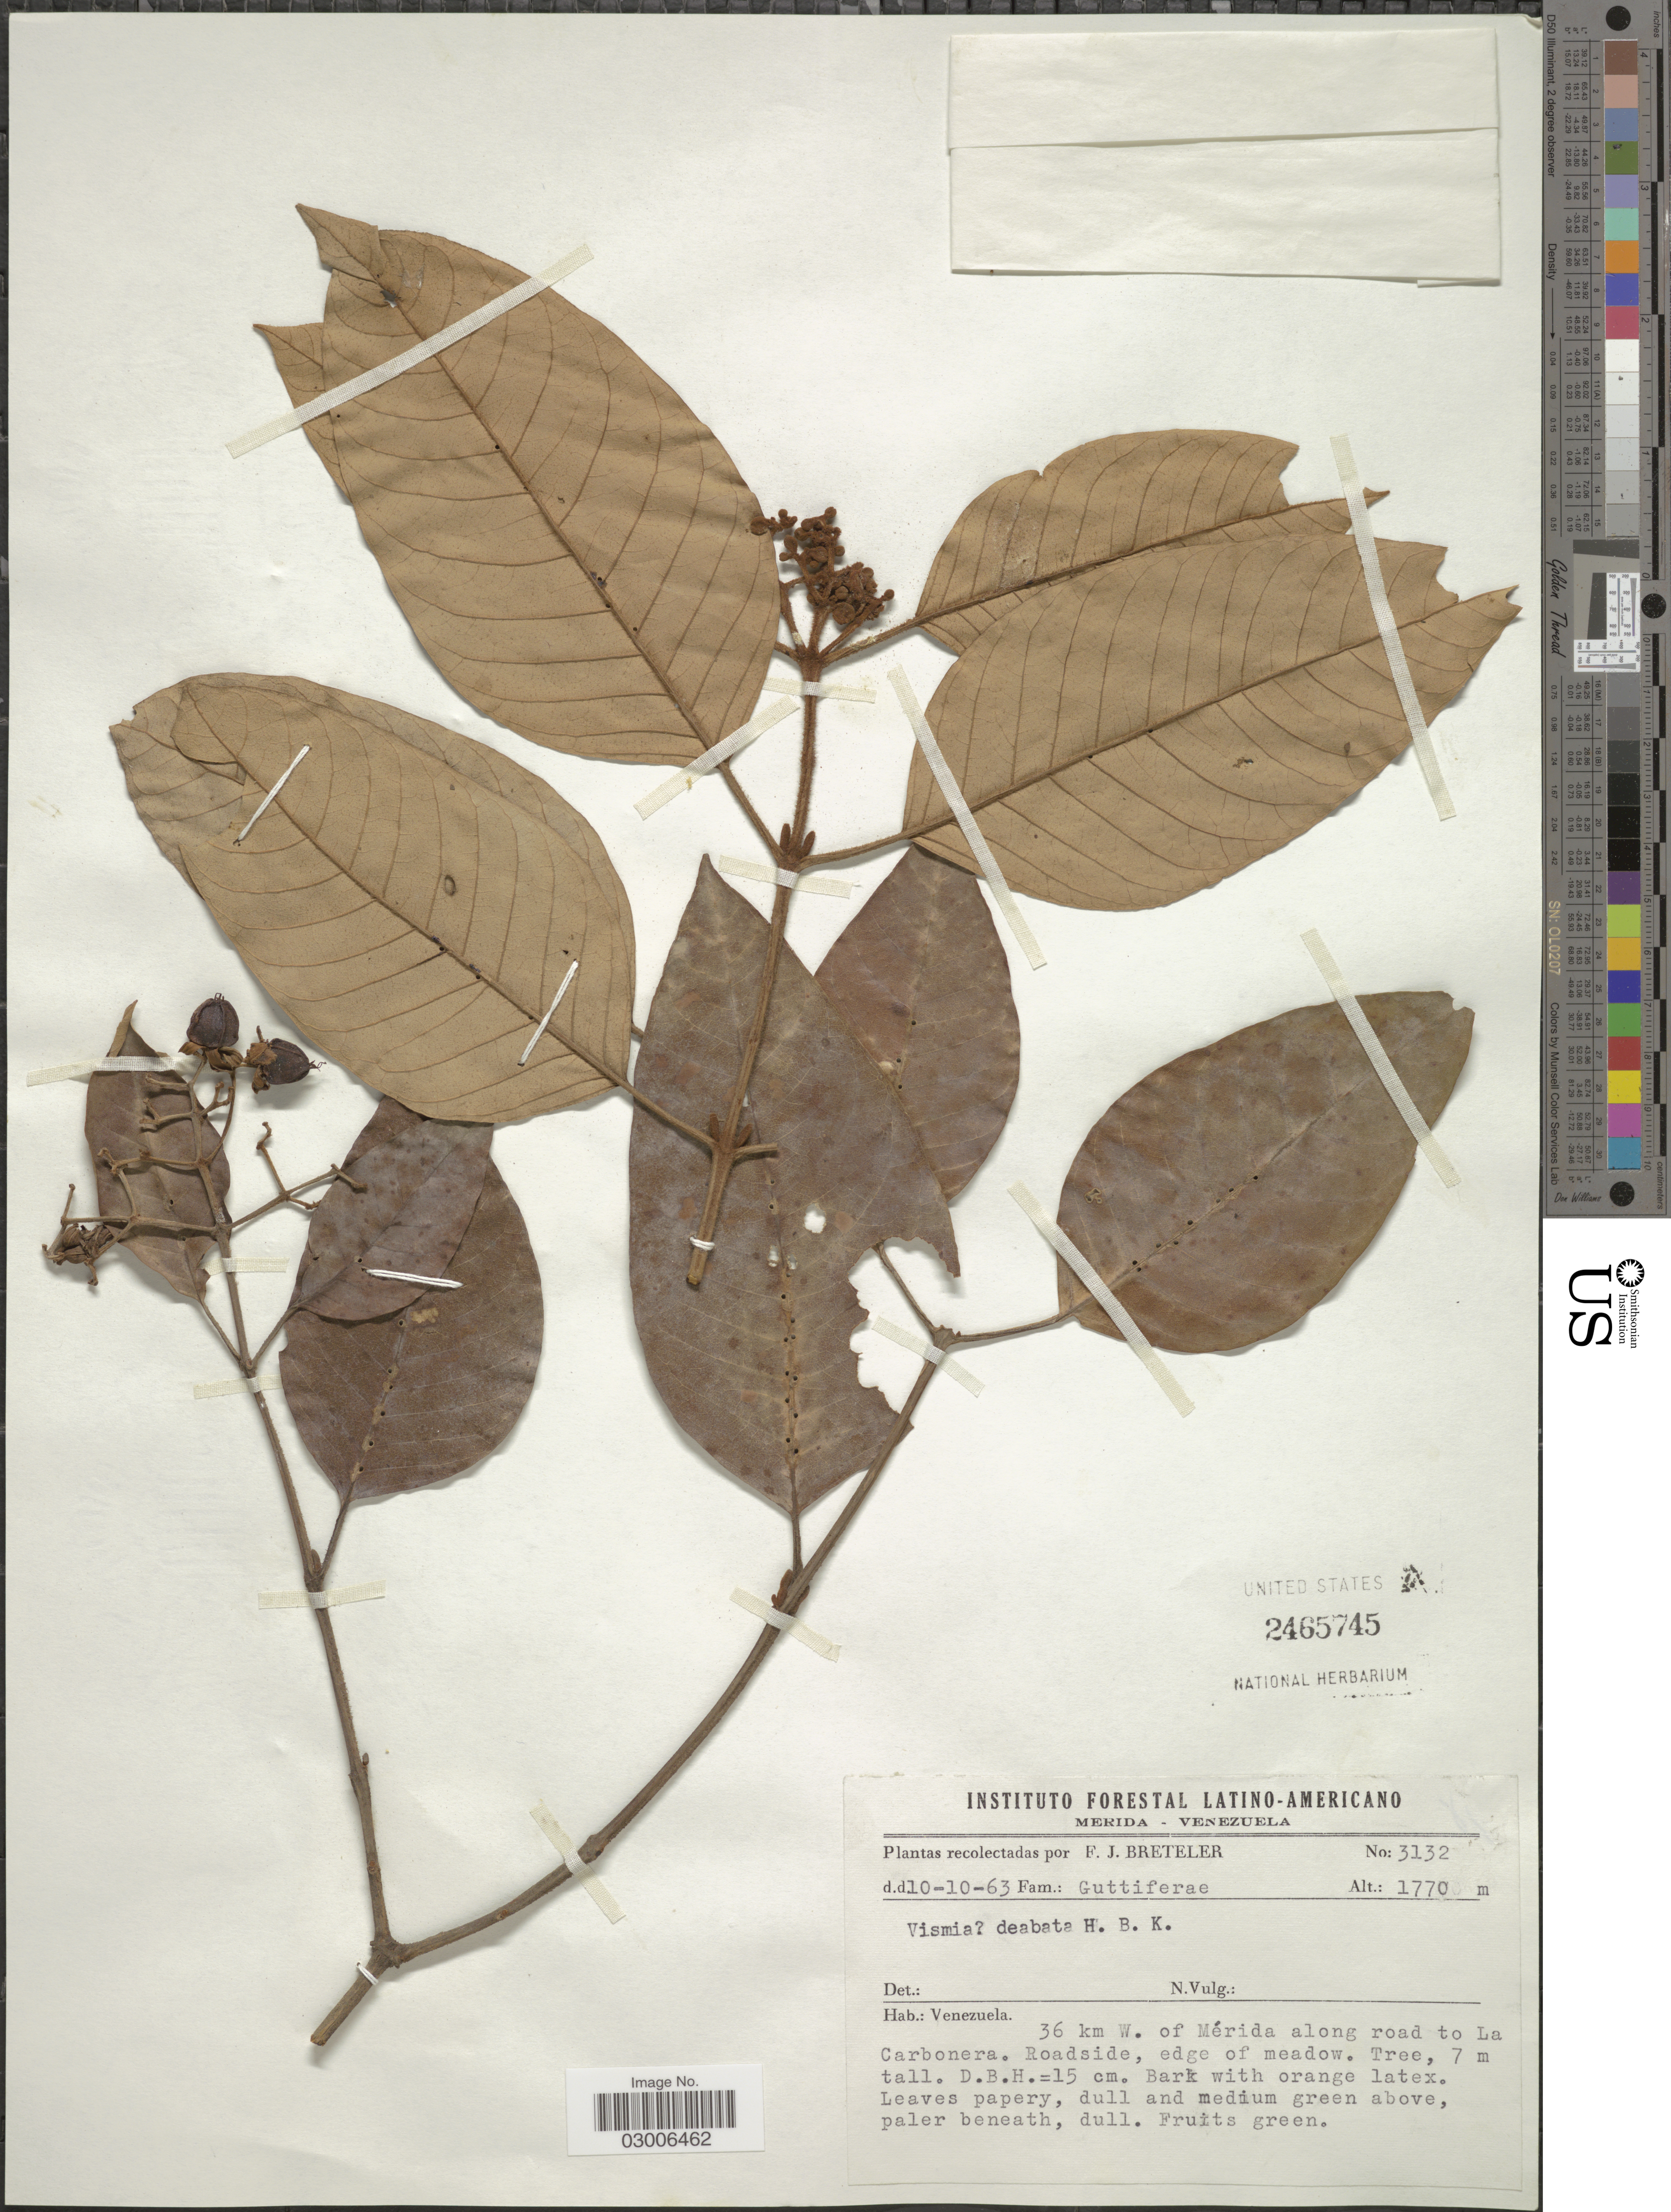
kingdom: Plantae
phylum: Tracheophyta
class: Magnoliopsida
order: Malpighiales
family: Hypericaceae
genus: Vismia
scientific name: Vismia baccifera subsp. dealbata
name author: (Kunth) Ewan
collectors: F. J. Breteler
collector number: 3132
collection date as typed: Transcribed d/m/y: 10/10/63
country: Venezuela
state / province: Mérida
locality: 36 km W. of Mérida along road to La Carbonera.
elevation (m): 1770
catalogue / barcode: US 2465745